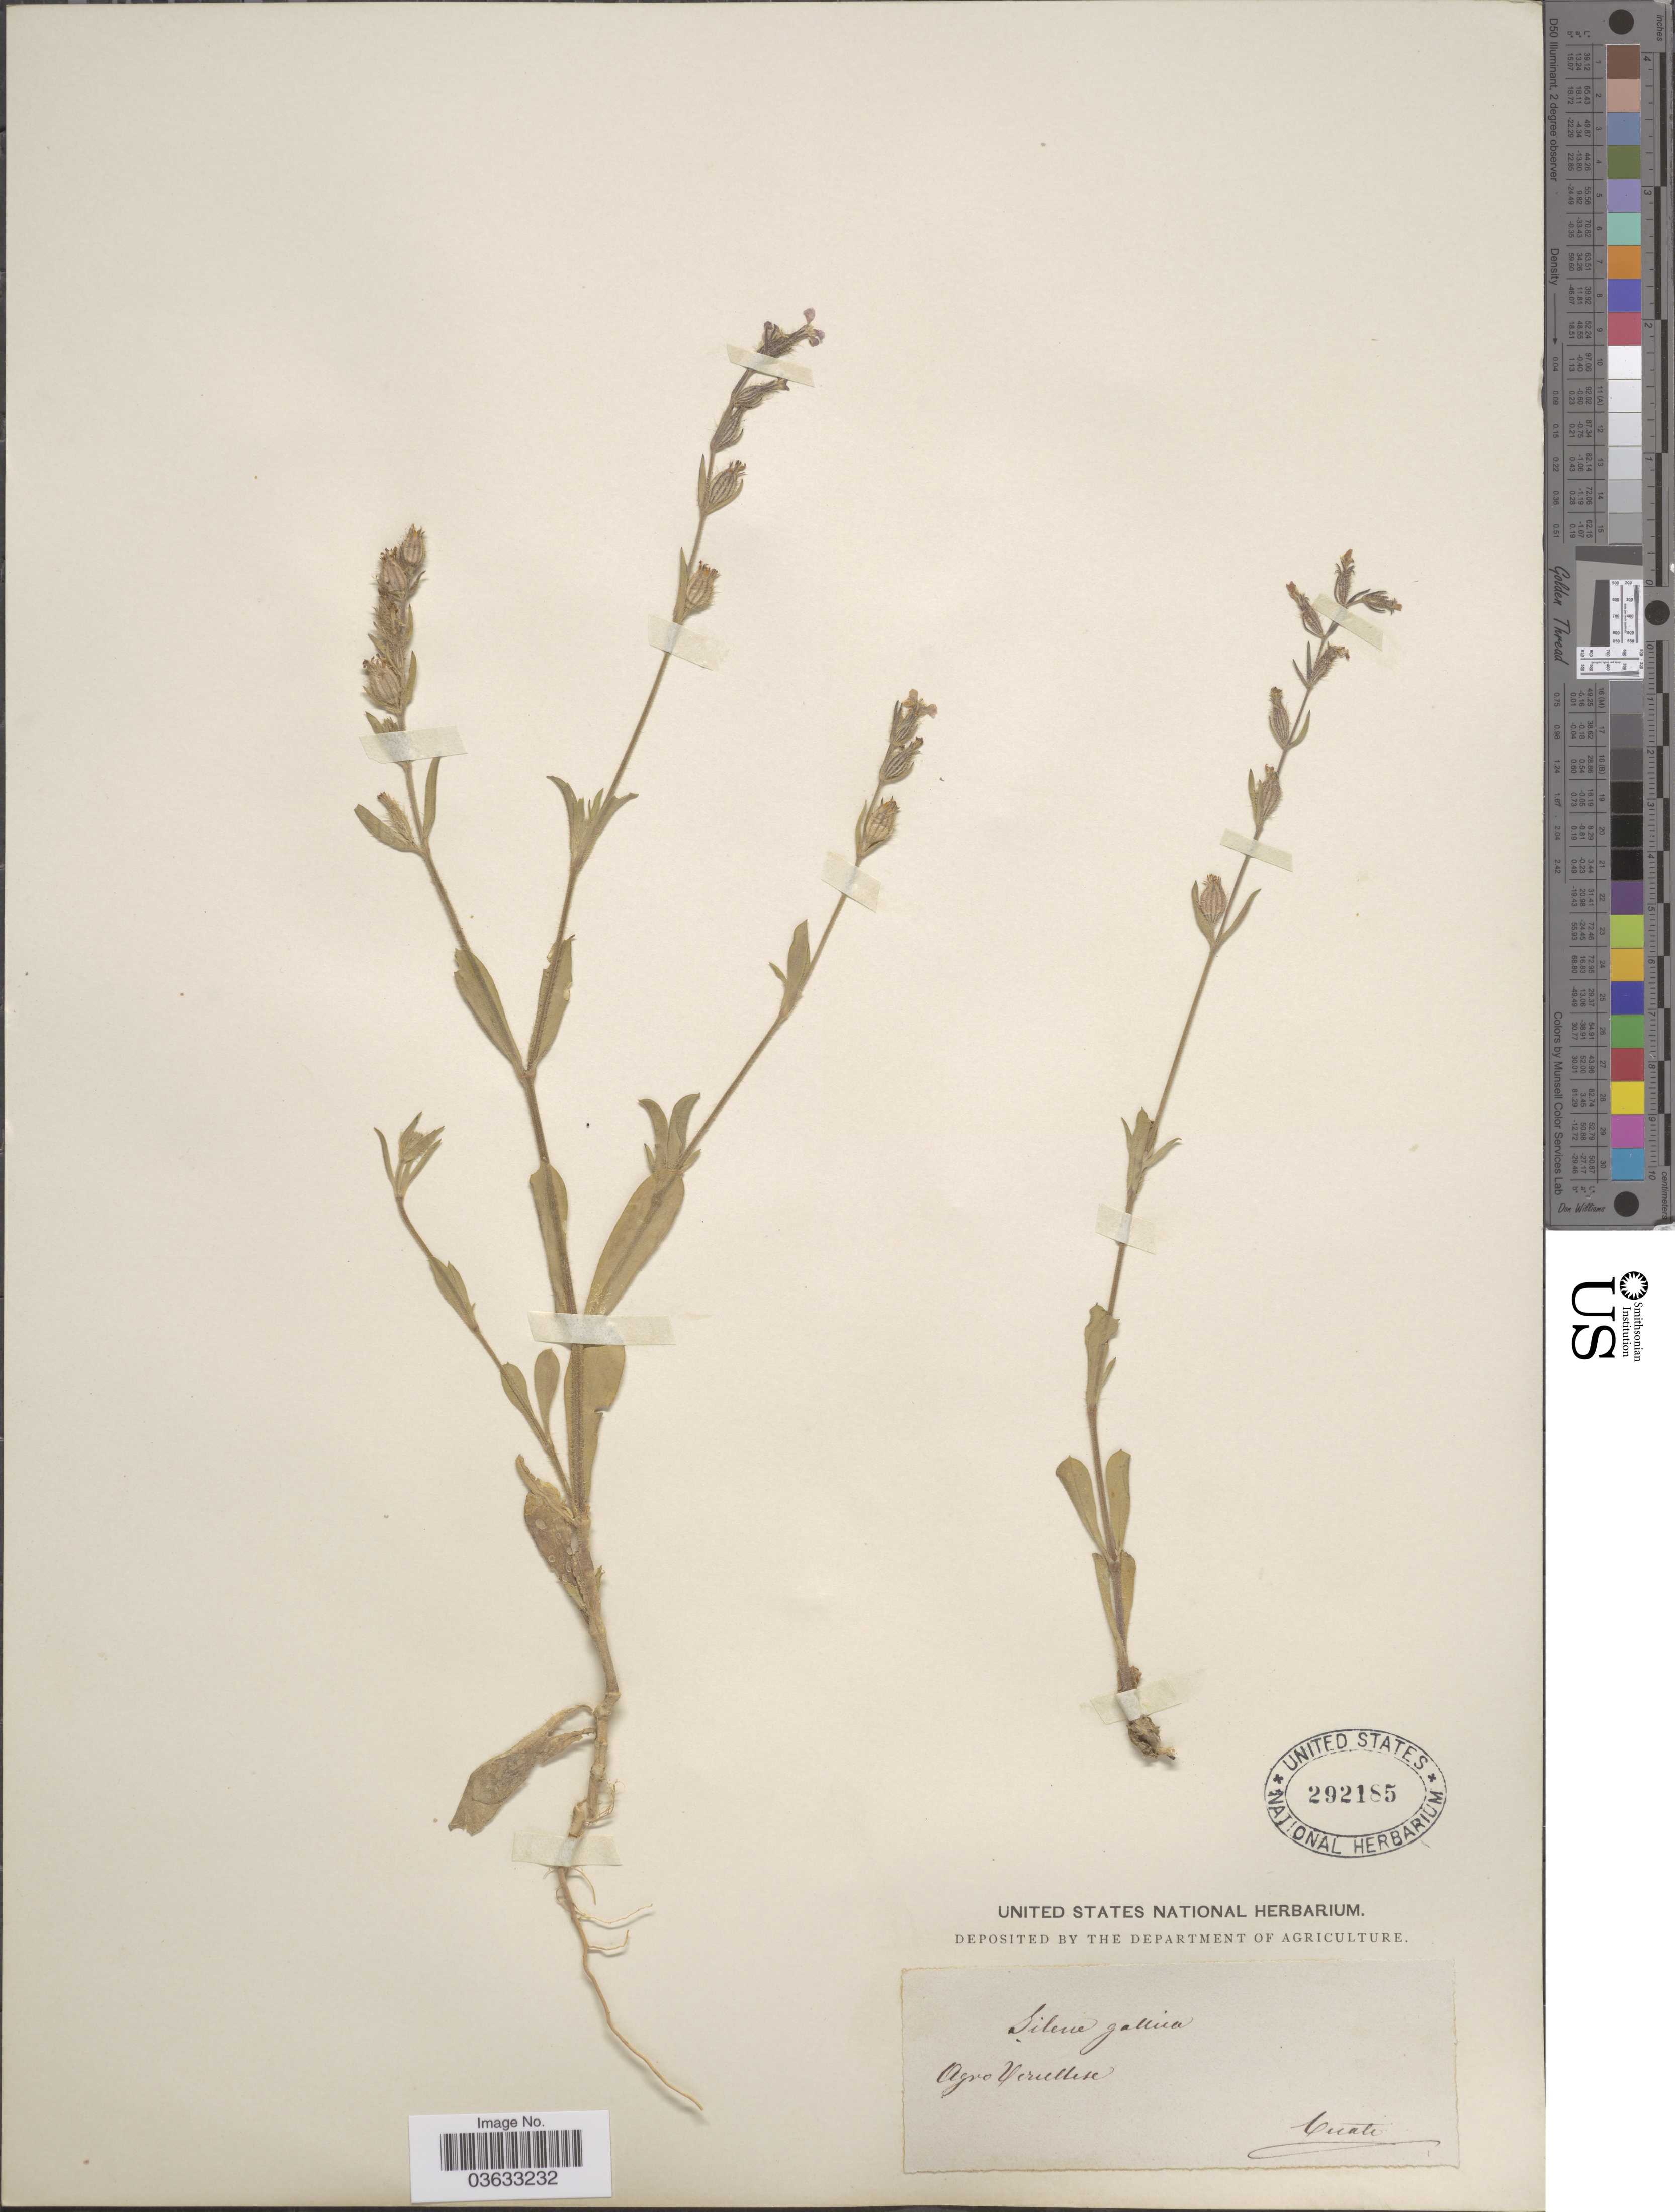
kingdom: Plantae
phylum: Tracheophyta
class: Magnoliopsida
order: Caryophyllales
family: Caryophyllaceae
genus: Silene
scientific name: Silene gallica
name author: L.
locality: Agro Verullese. [interpreted]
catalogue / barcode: US 292185